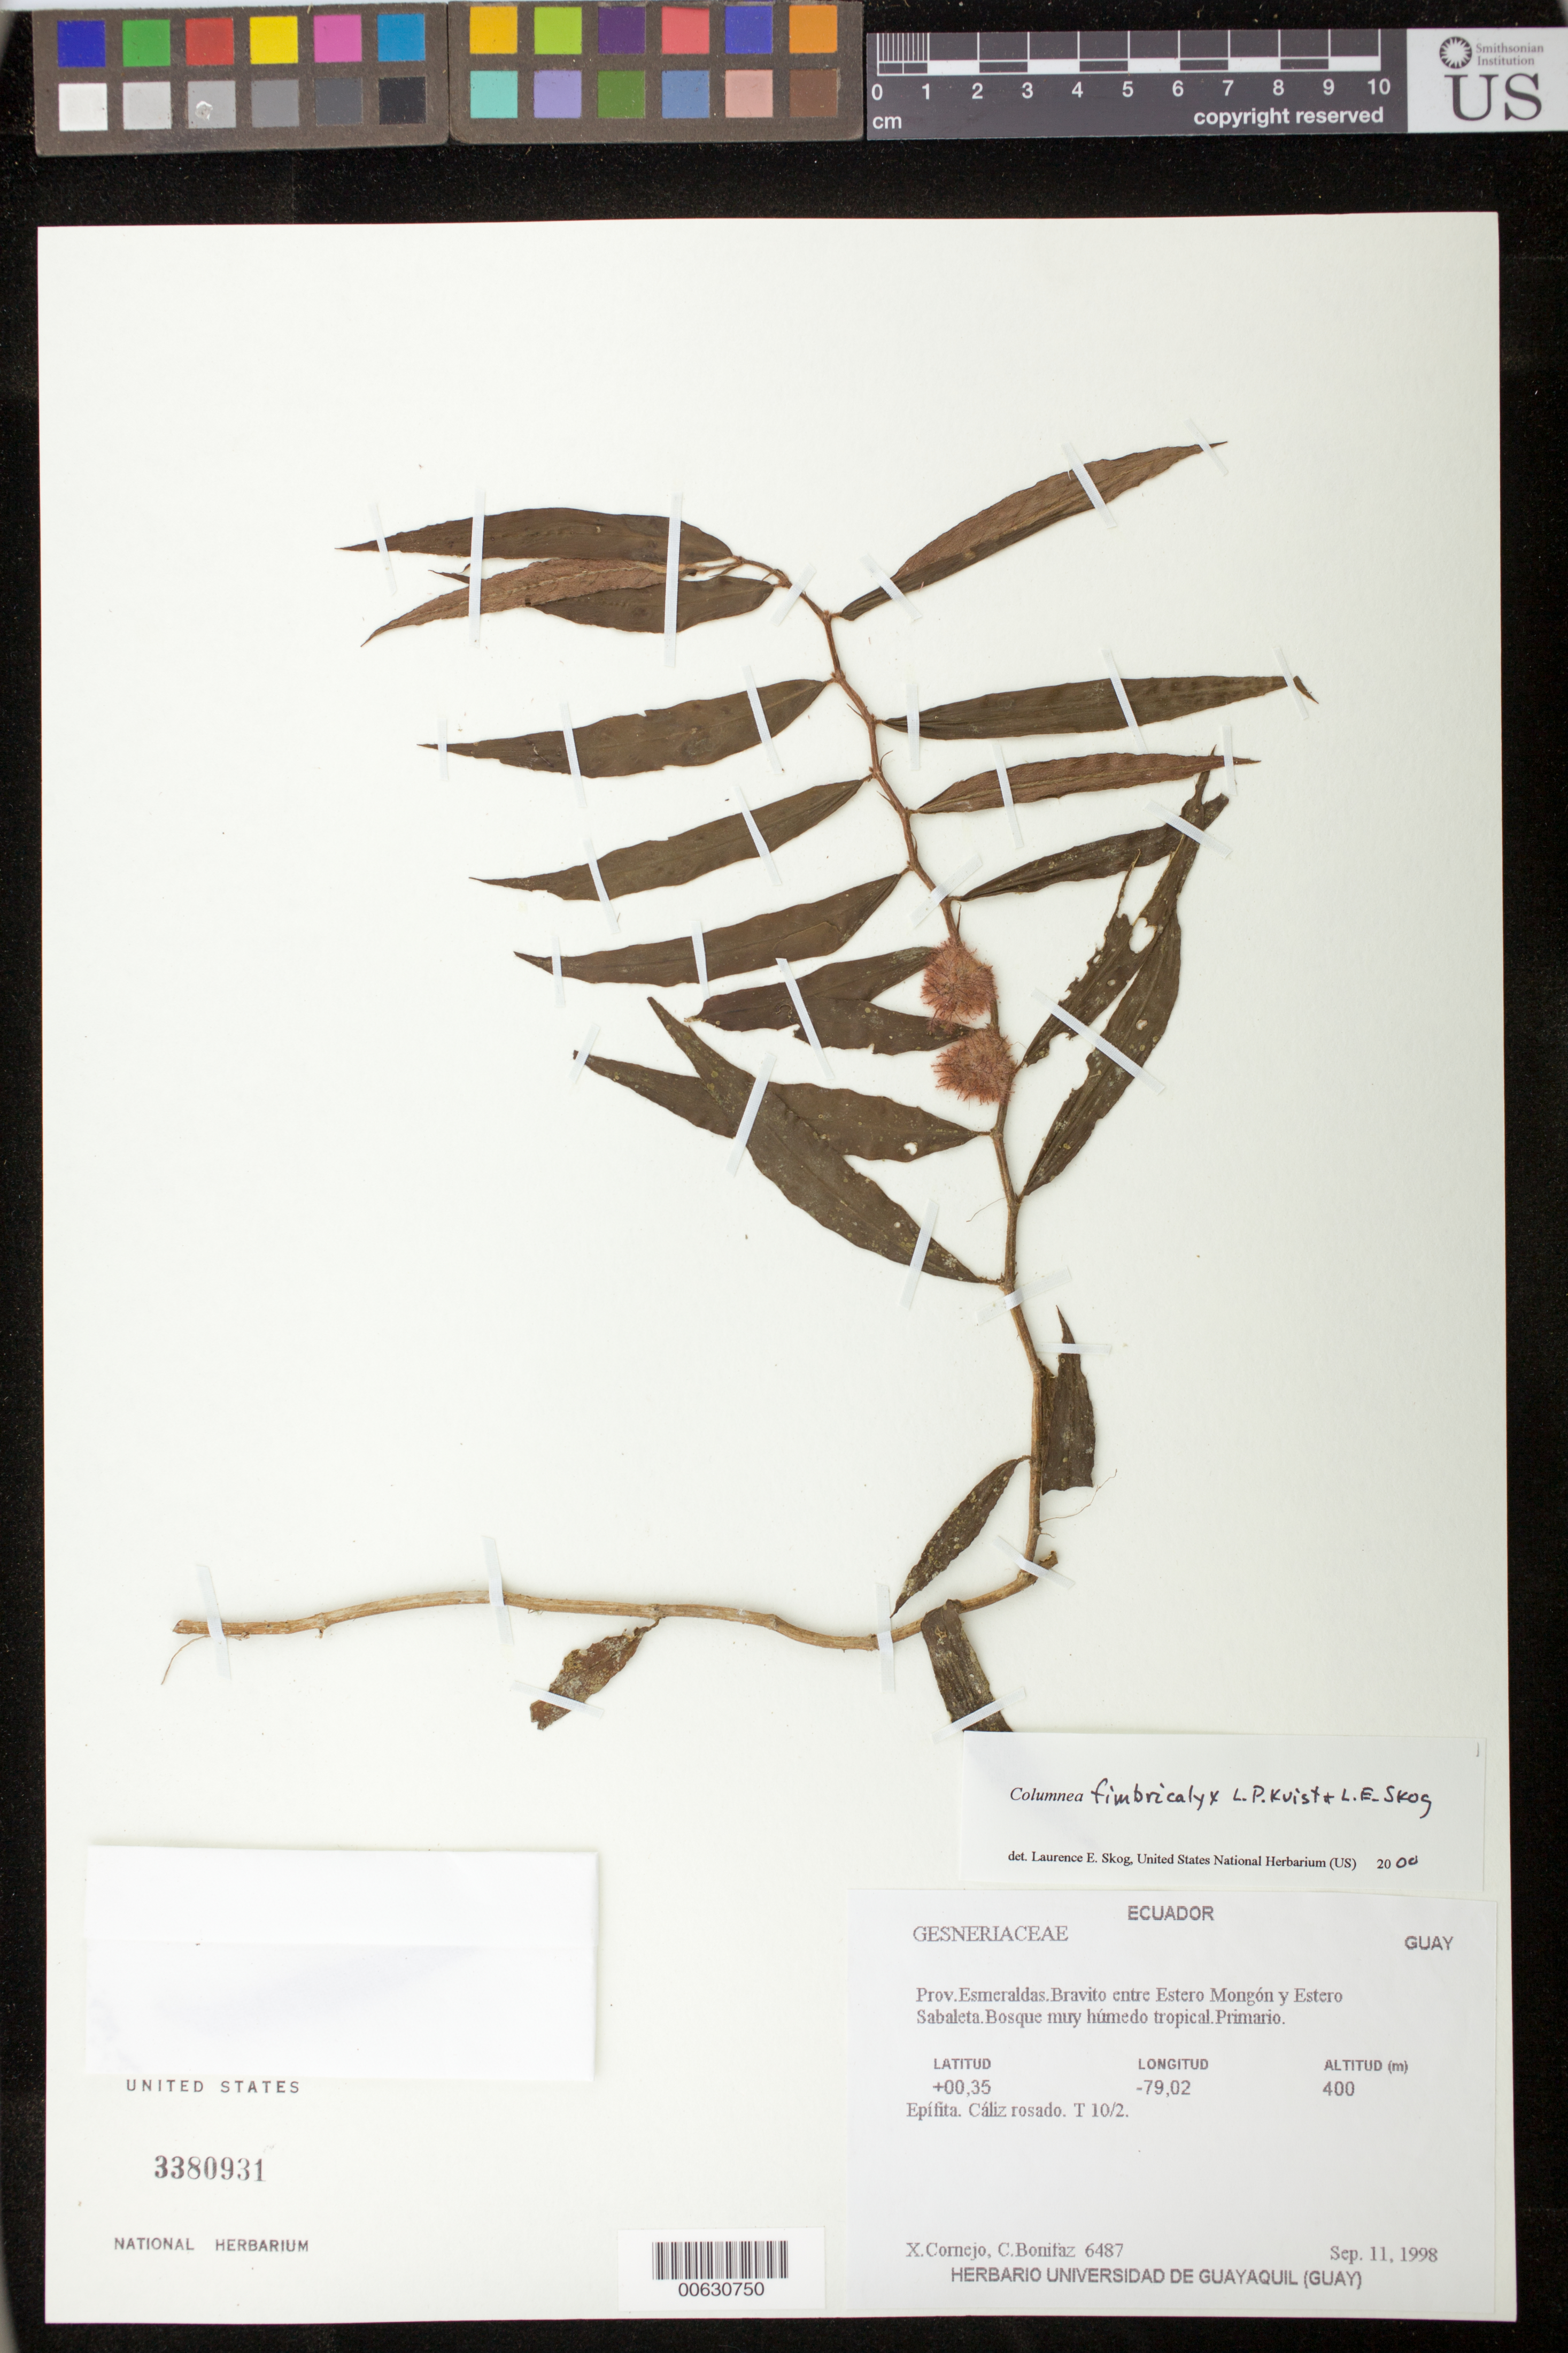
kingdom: Plantae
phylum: Tracheophyta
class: Magnoliopsida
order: Lamiales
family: Gesneriaceae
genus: Columnea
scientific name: Columnea fimbricalyx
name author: L.P. Kvist & L.E. Skog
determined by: Skog, Laurence E.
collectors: X. F. Cornejo & C. Bonifaz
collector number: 6487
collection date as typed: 11 Sep 1998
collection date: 1998-09-11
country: Ecuador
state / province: Esmeraldas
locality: Bravito entre Estero Mongón y Estero Sabaleta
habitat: Bosque muy húmedo tropical; primario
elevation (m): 400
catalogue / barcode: US 3380931